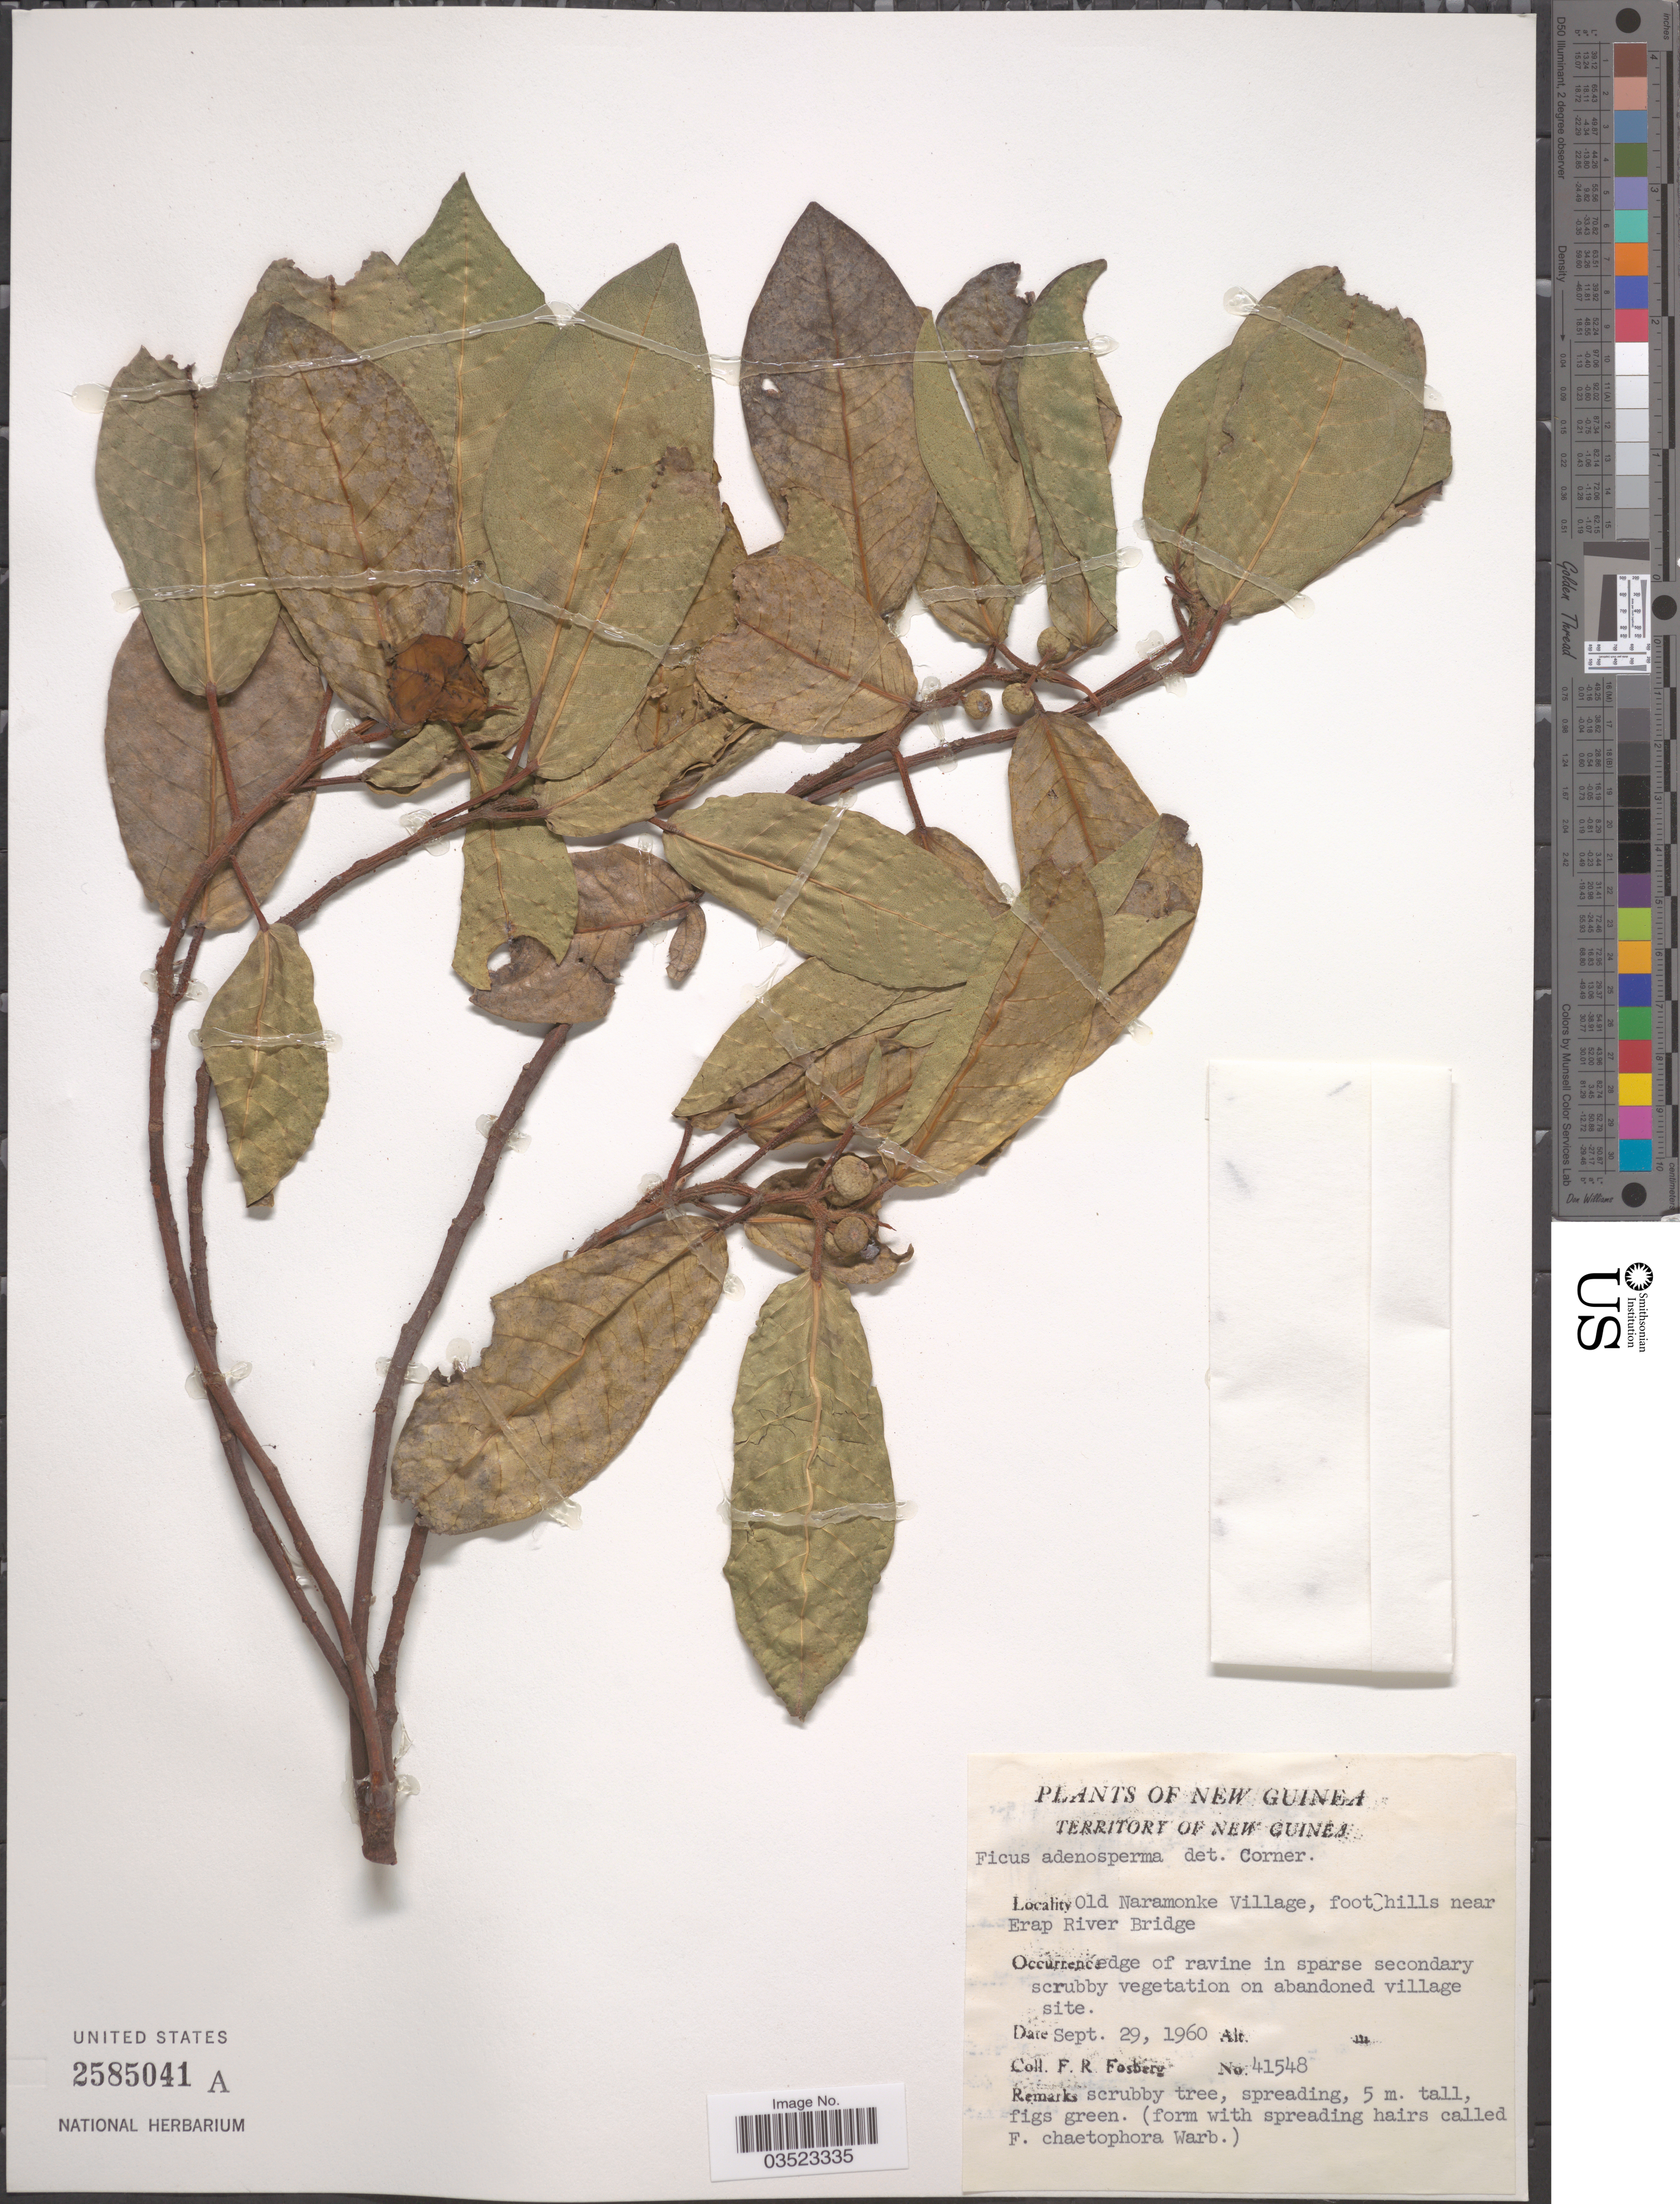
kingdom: Plantae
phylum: Tracheophyta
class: Magnoliopsida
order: Rosales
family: Moraceae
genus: Ficus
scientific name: Ficus adenosperma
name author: Miq.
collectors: F. R. Fosberg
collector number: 41548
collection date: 1960-09-29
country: Papua New Guinea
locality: New Guinea. Territory of New Guinea. Old Naramonke Village, foothills near Erap River Bridge.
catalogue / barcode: US 2585041A